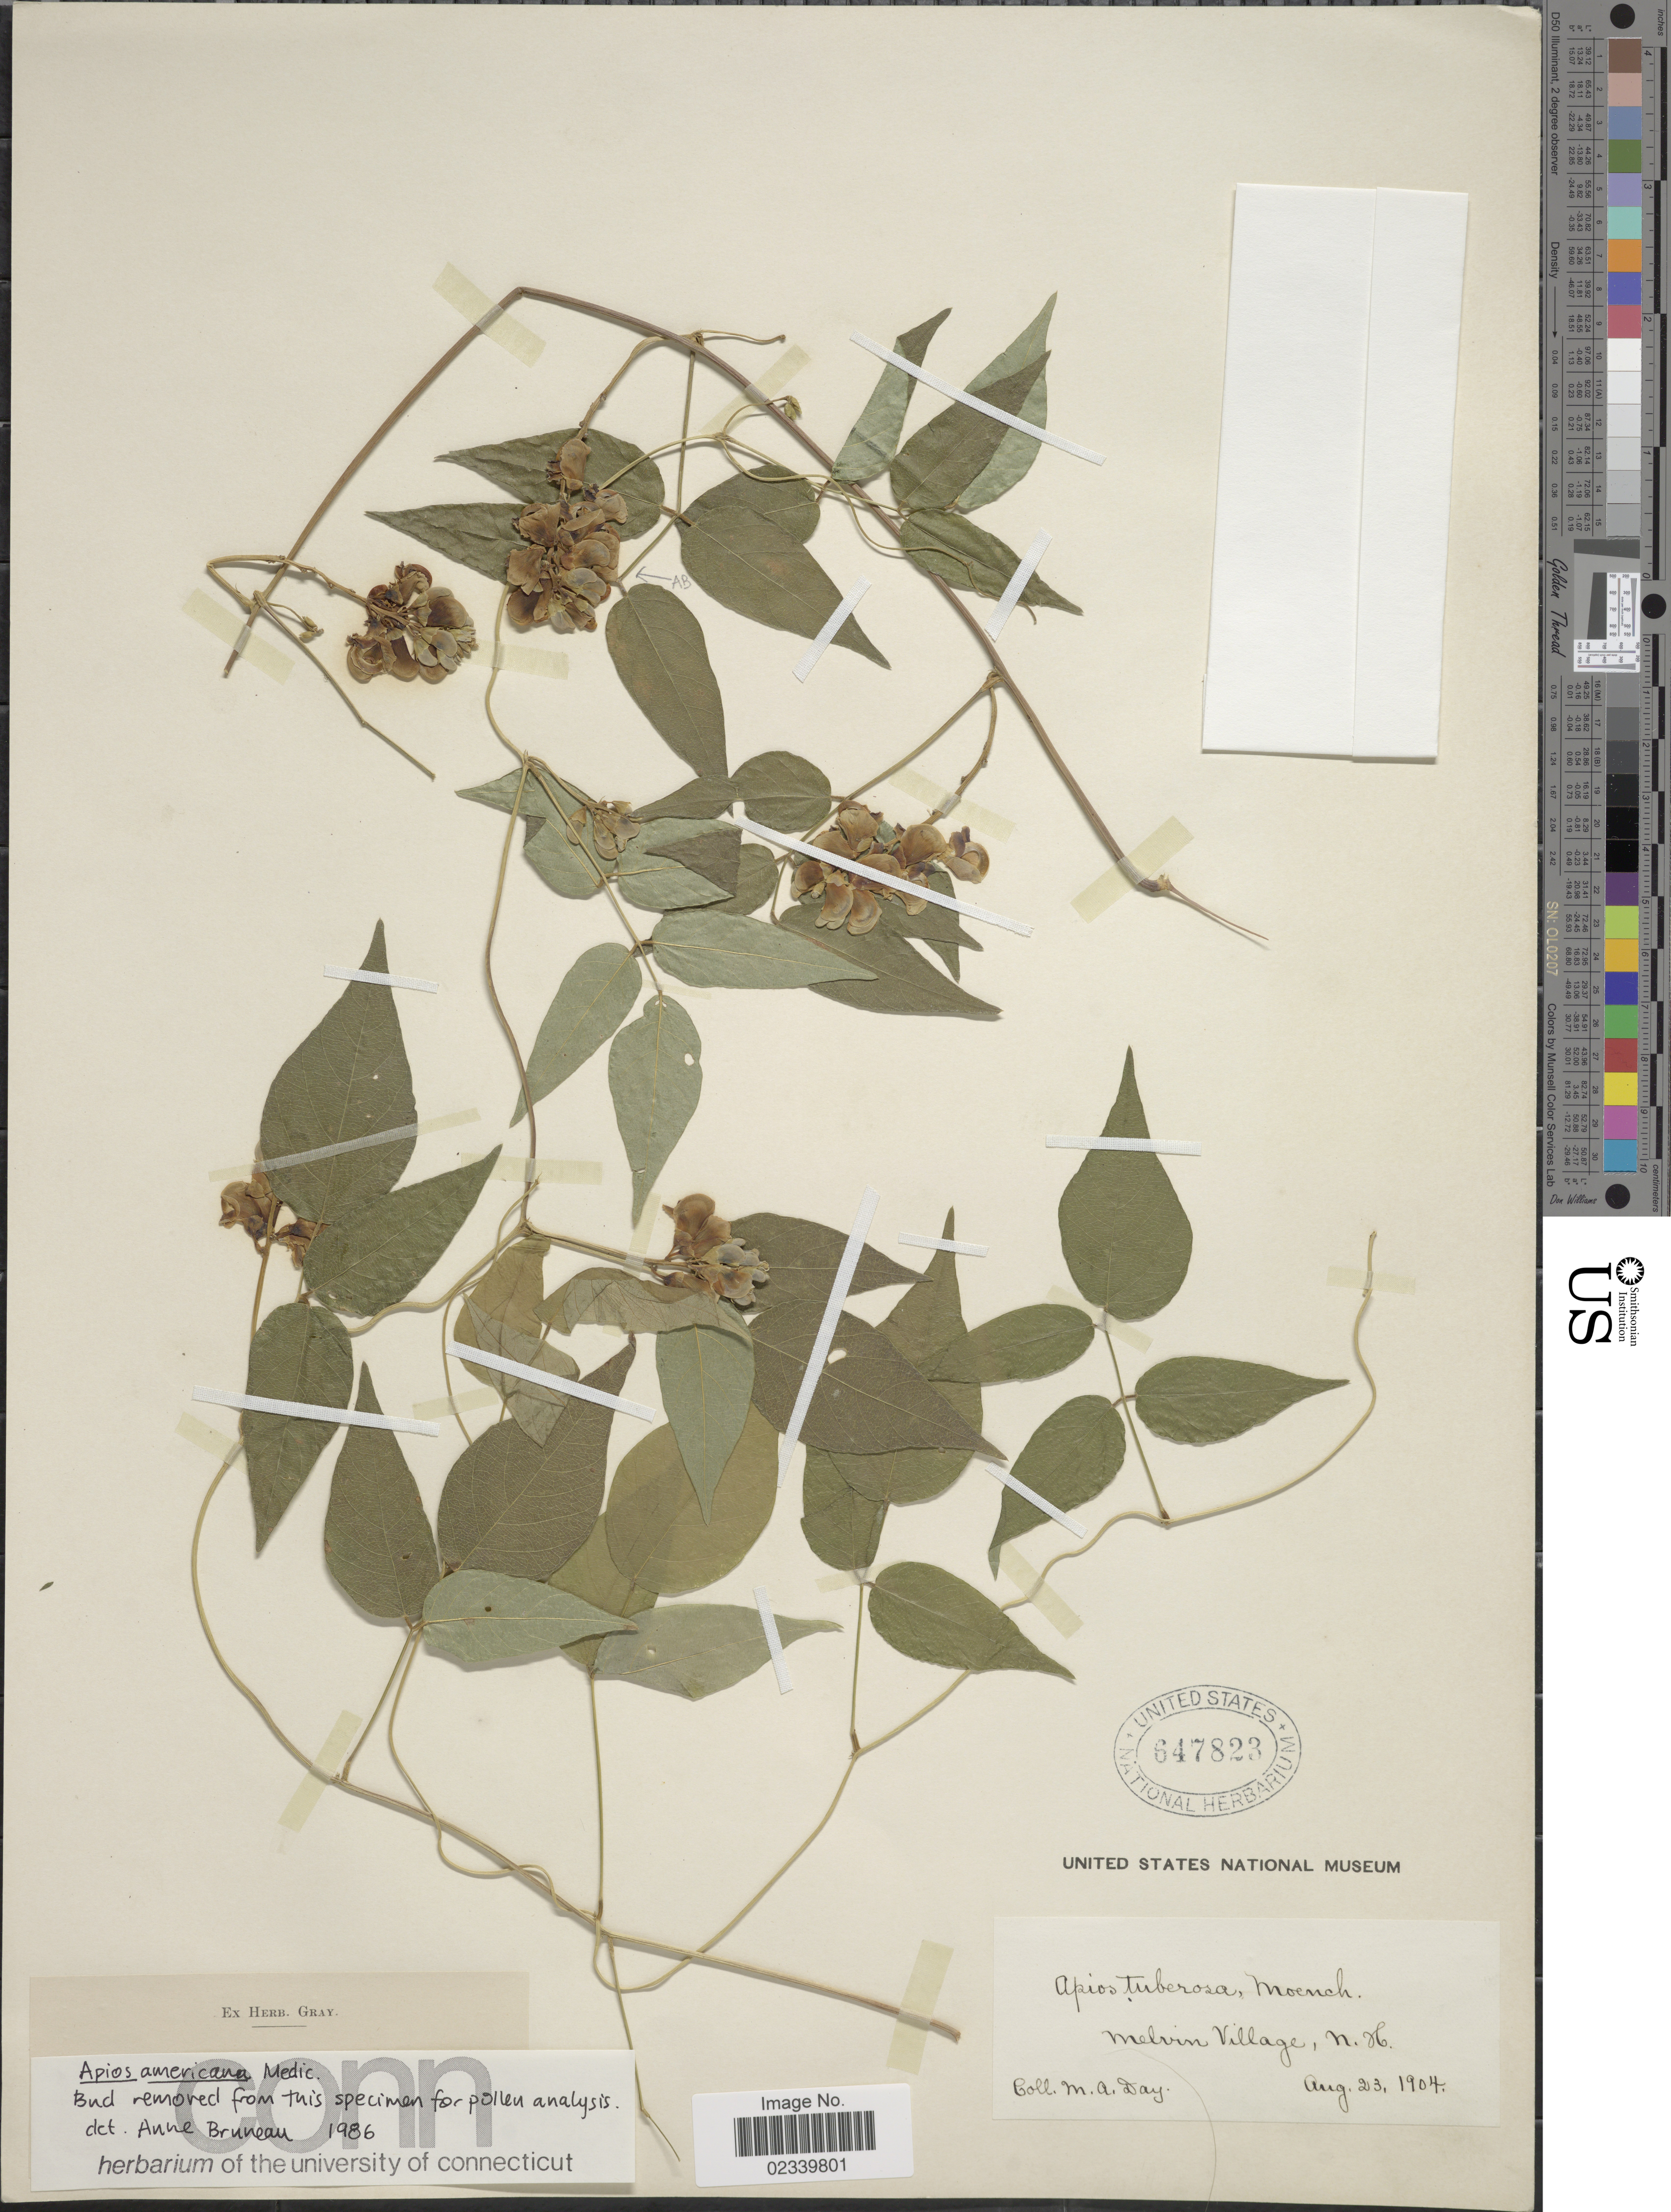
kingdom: Plantae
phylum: Tracheophyta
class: Magnoliopsida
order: Fabales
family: Fabaceae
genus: Apios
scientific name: Apios americana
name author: Medik.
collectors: M. Day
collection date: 1904-08-23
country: United States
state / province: New Hampshire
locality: Melvin Village, N.H.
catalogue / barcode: US 647823